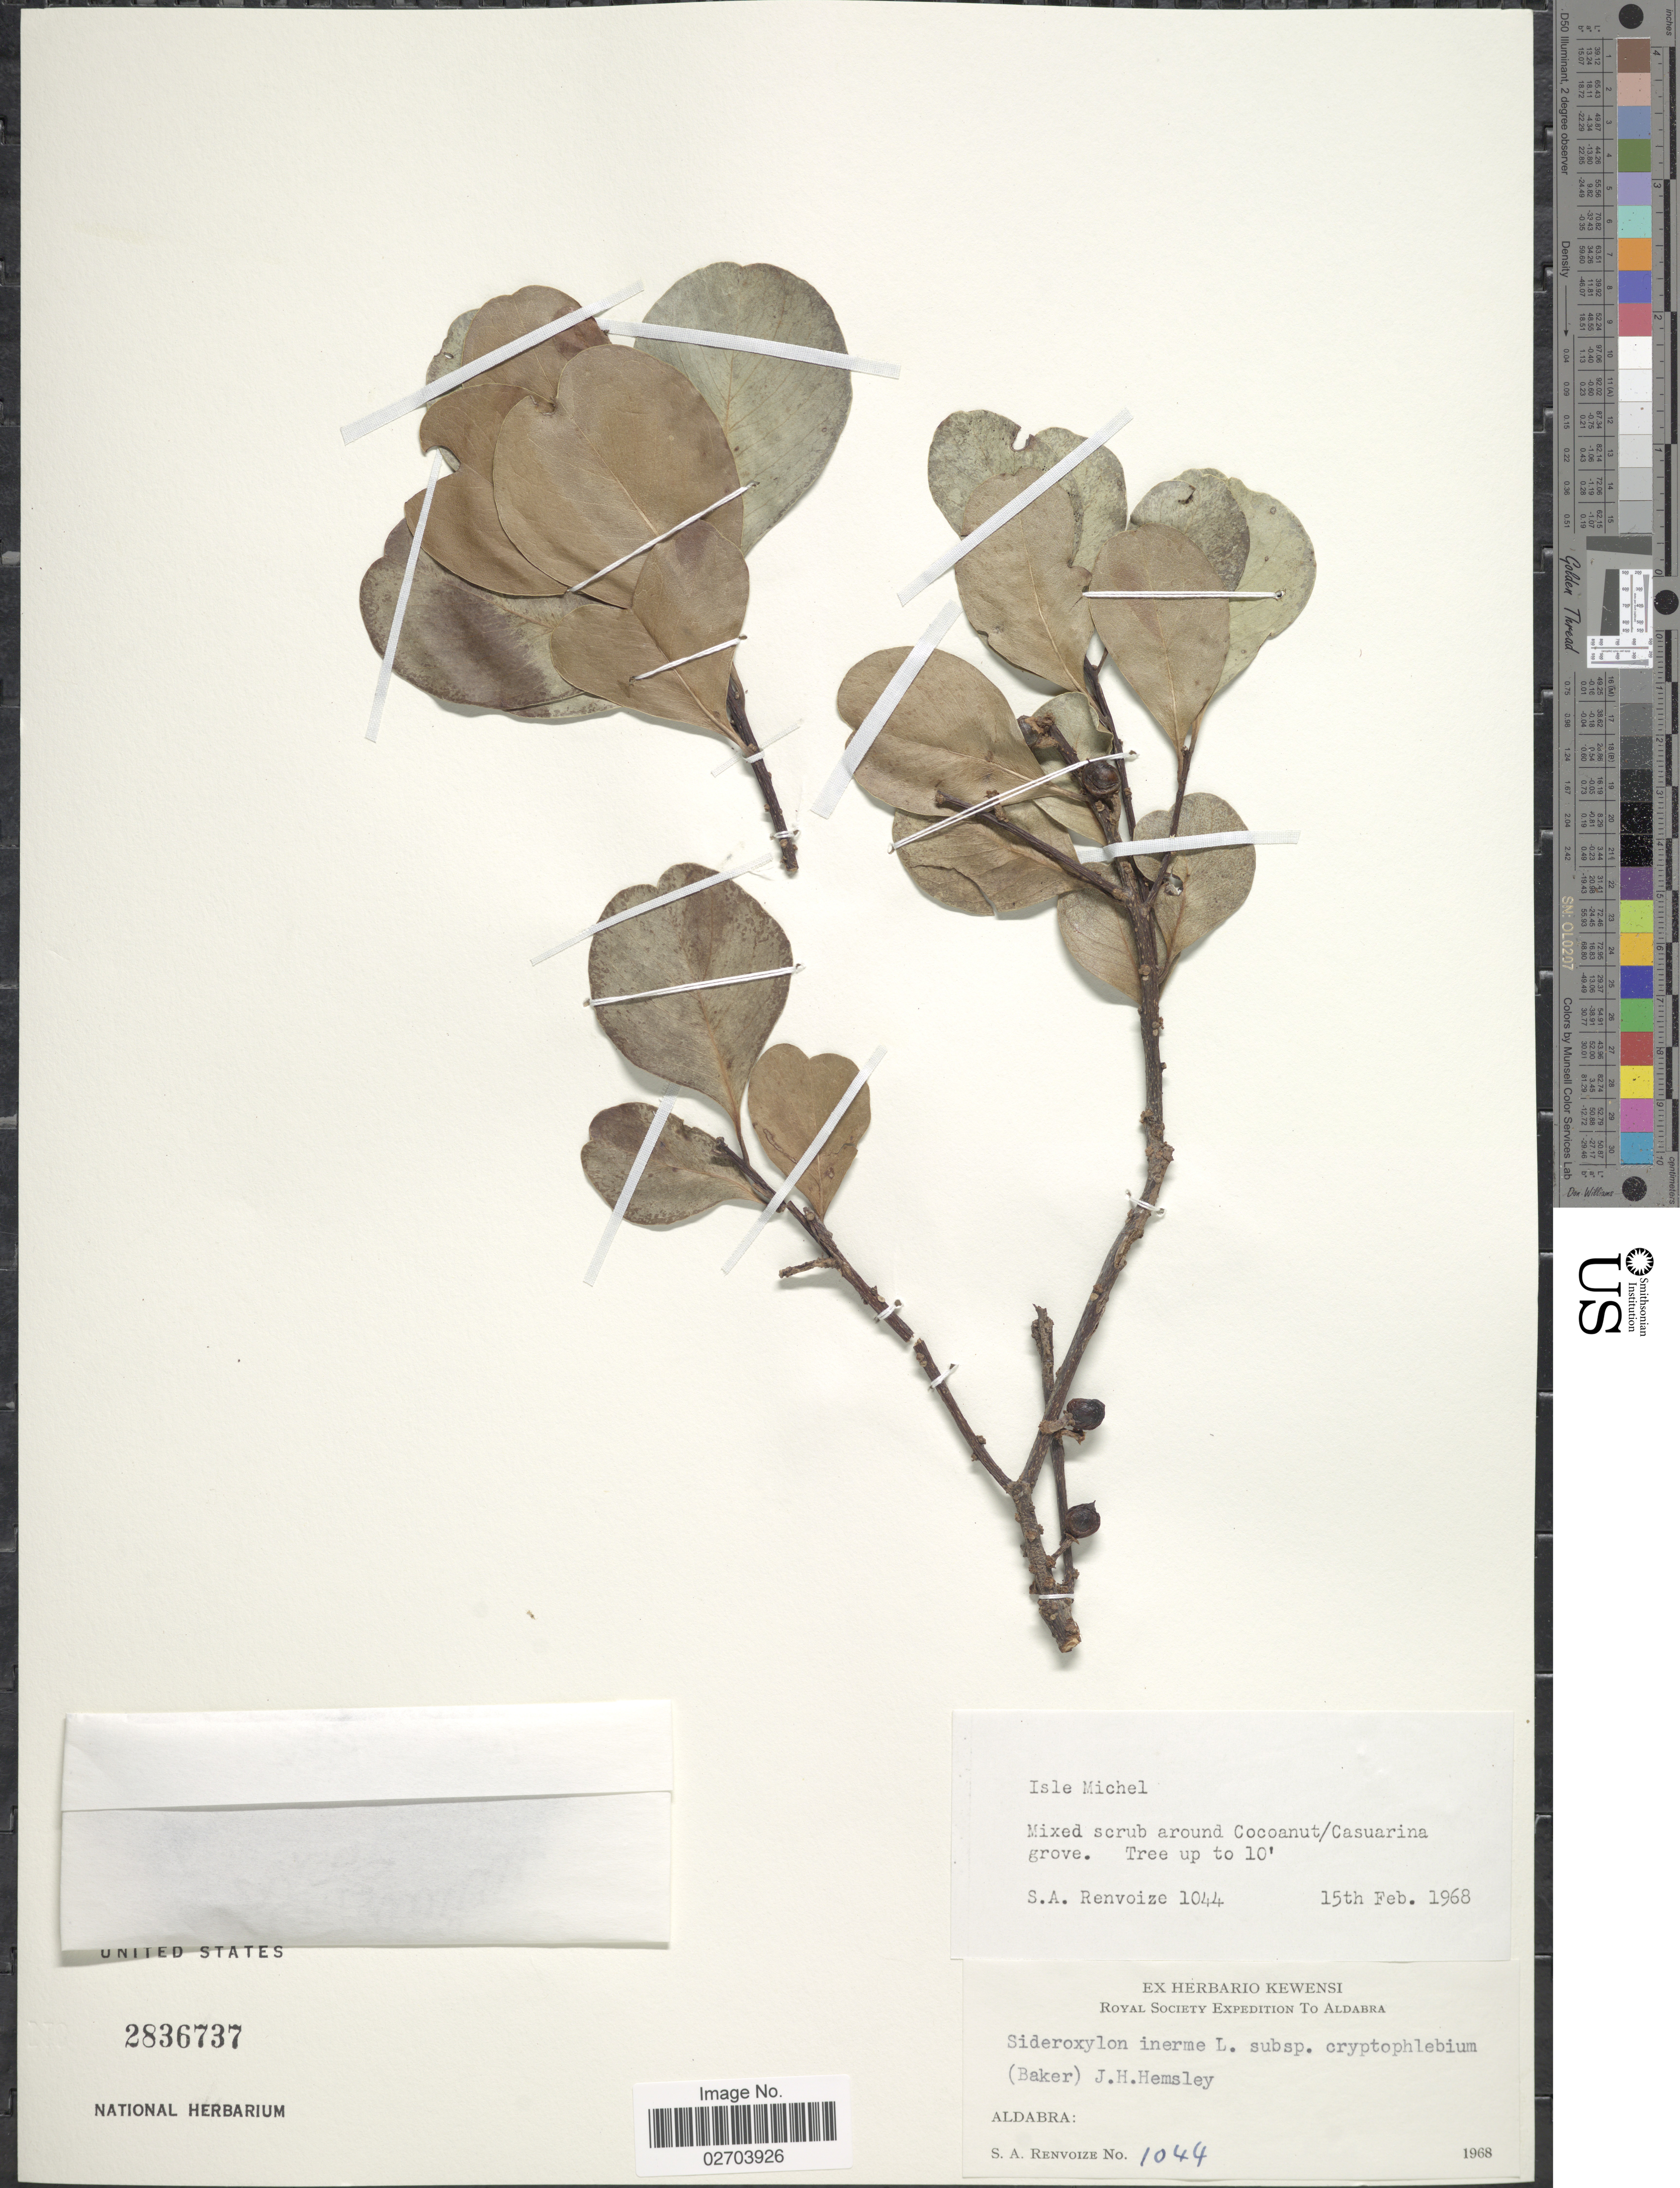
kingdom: Plantae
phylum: Tracheophyta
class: Magnoliopsida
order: Ericales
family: Sapotaceae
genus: Sideroxylon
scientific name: Sideroxylon inerme subsp. cryptophlebium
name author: (Baker) J.H. Hemsl.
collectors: S. A. Renvoize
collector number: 1044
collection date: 1968-02-15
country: Seychelles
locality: Isle Michel. Aldabra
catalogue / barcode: US 2836737